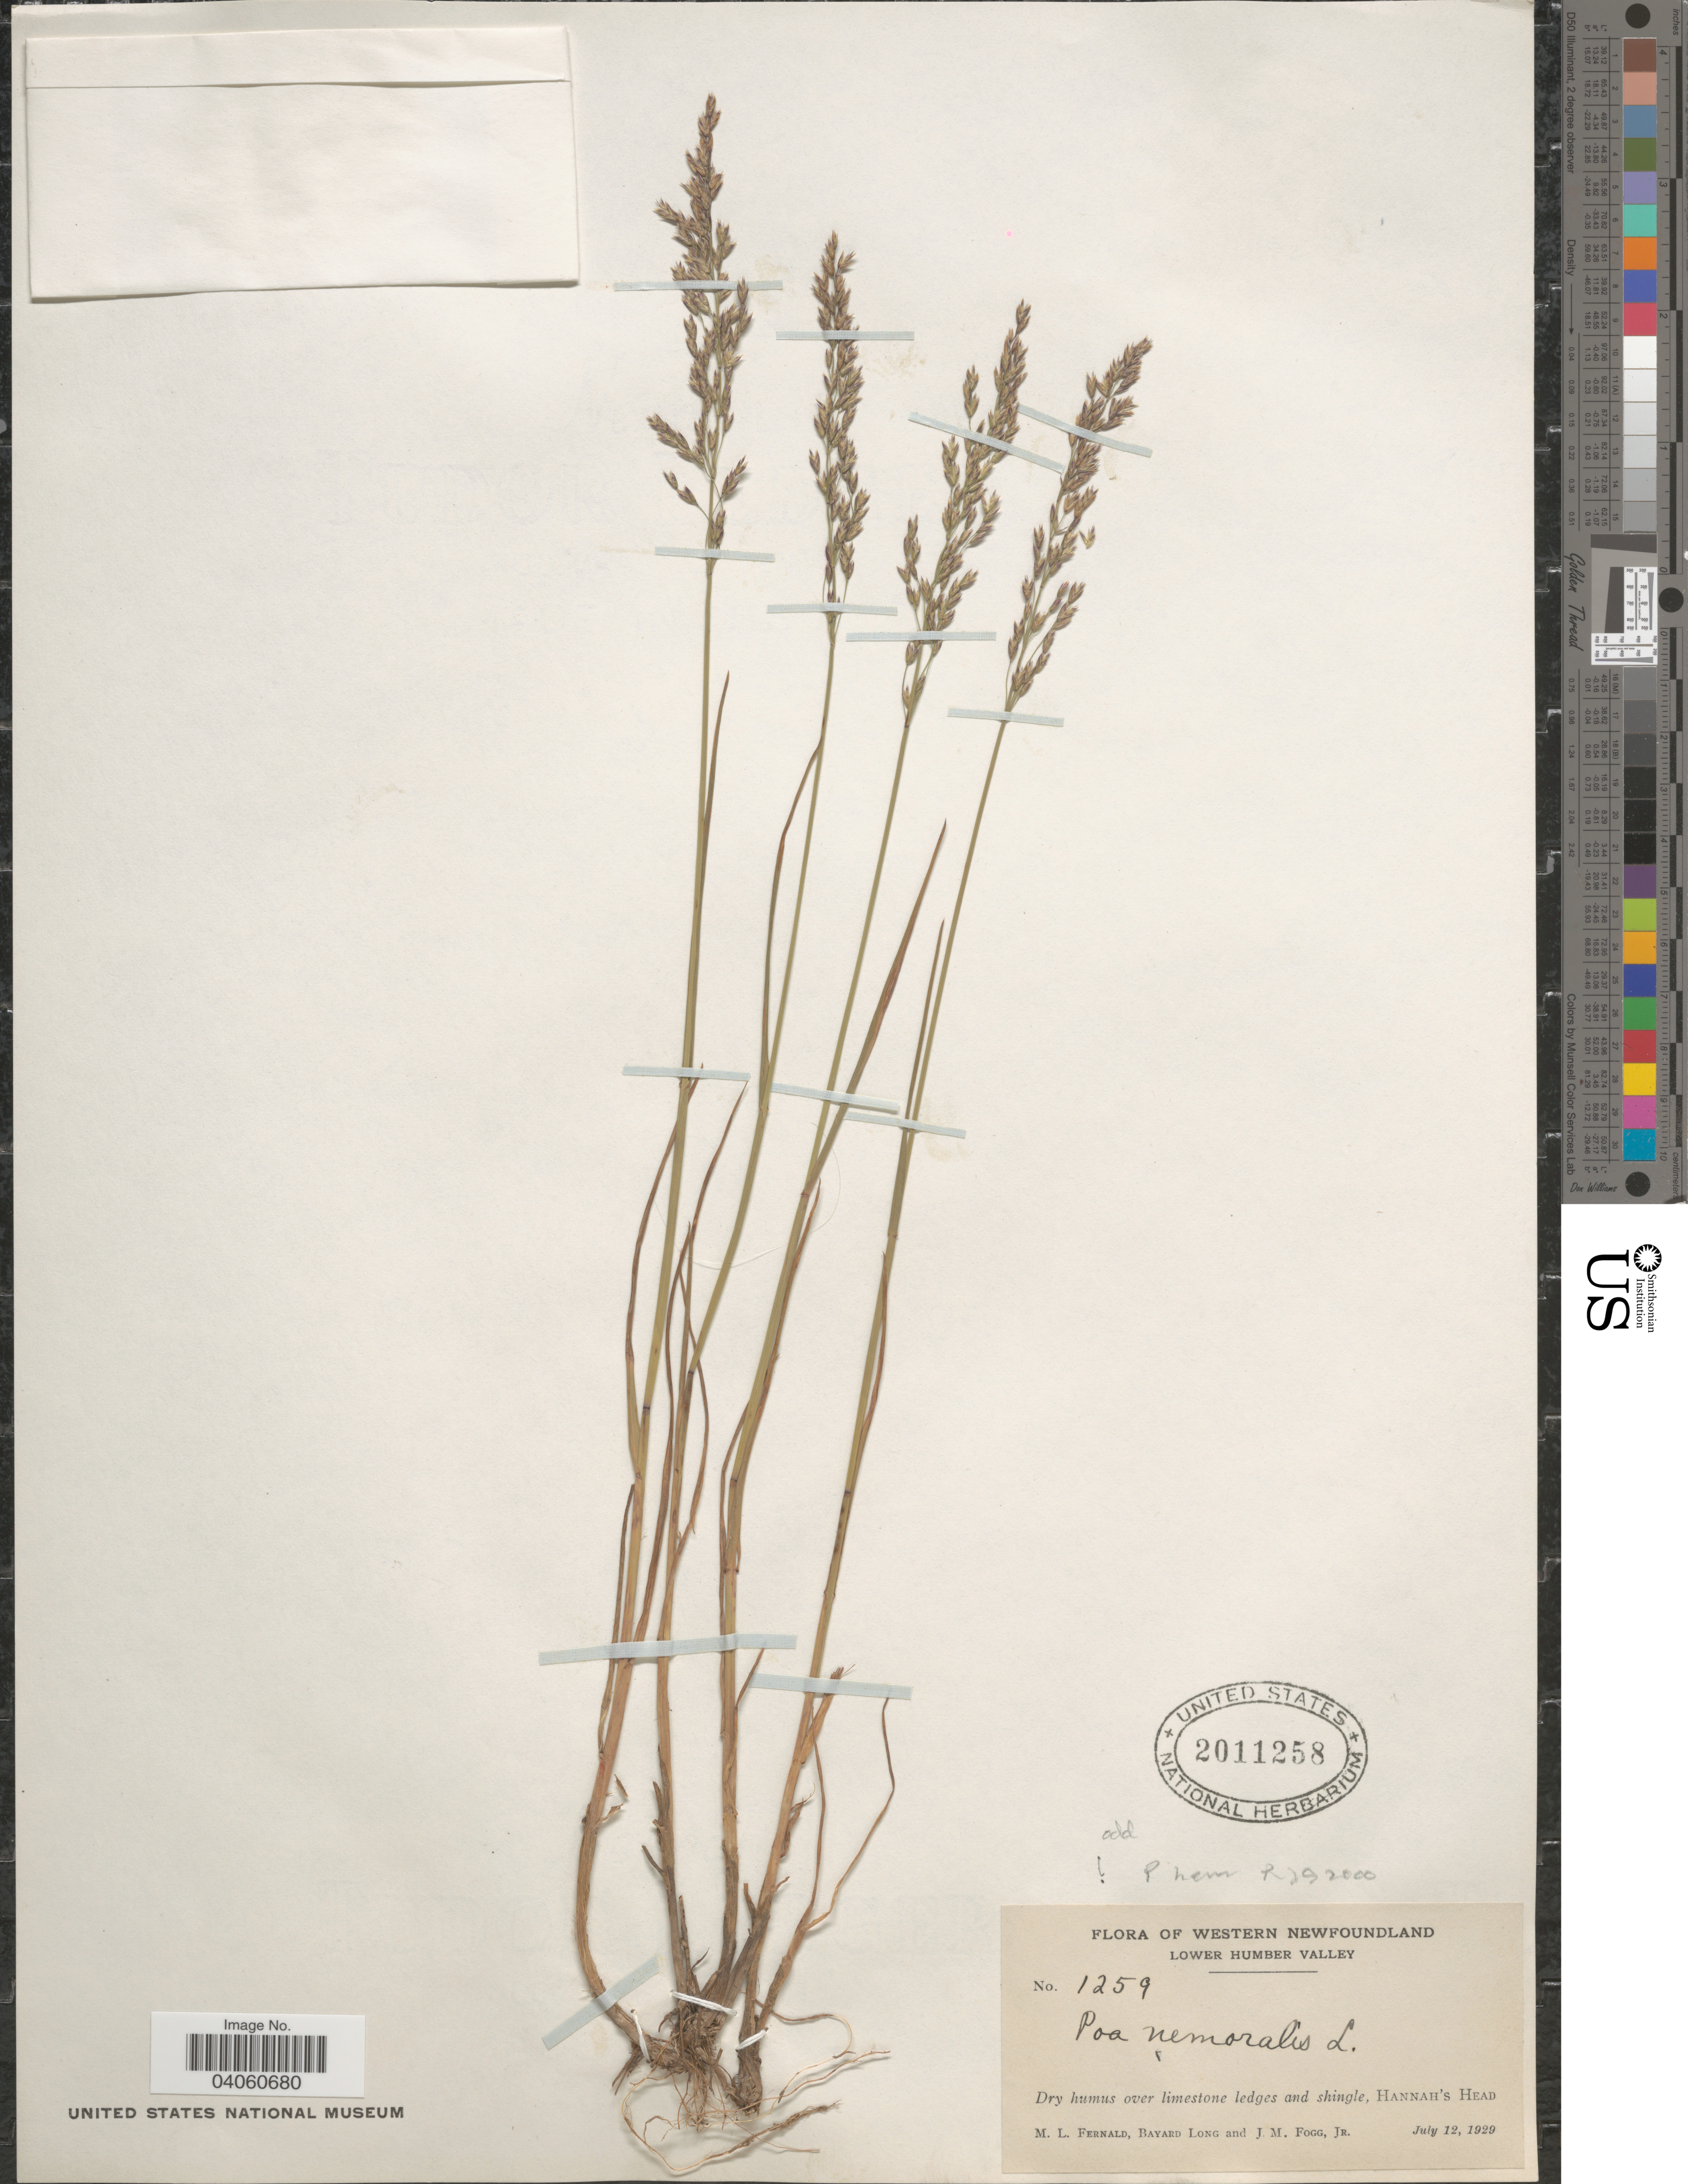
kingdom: Plantae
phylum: Tracheophyta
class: Liliopsida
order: Poales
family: Poaceae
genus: Poa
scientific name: Poa nemoralis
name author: L.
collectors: M. L. Fernald, B. Long & J. Fogg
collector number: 1259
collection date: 1929-07-12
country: Canada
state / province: Newfoundland and Labrador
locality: Western Newfoundland. Lower Humber Valley. Hannah's Head.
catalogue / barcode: US 2011258